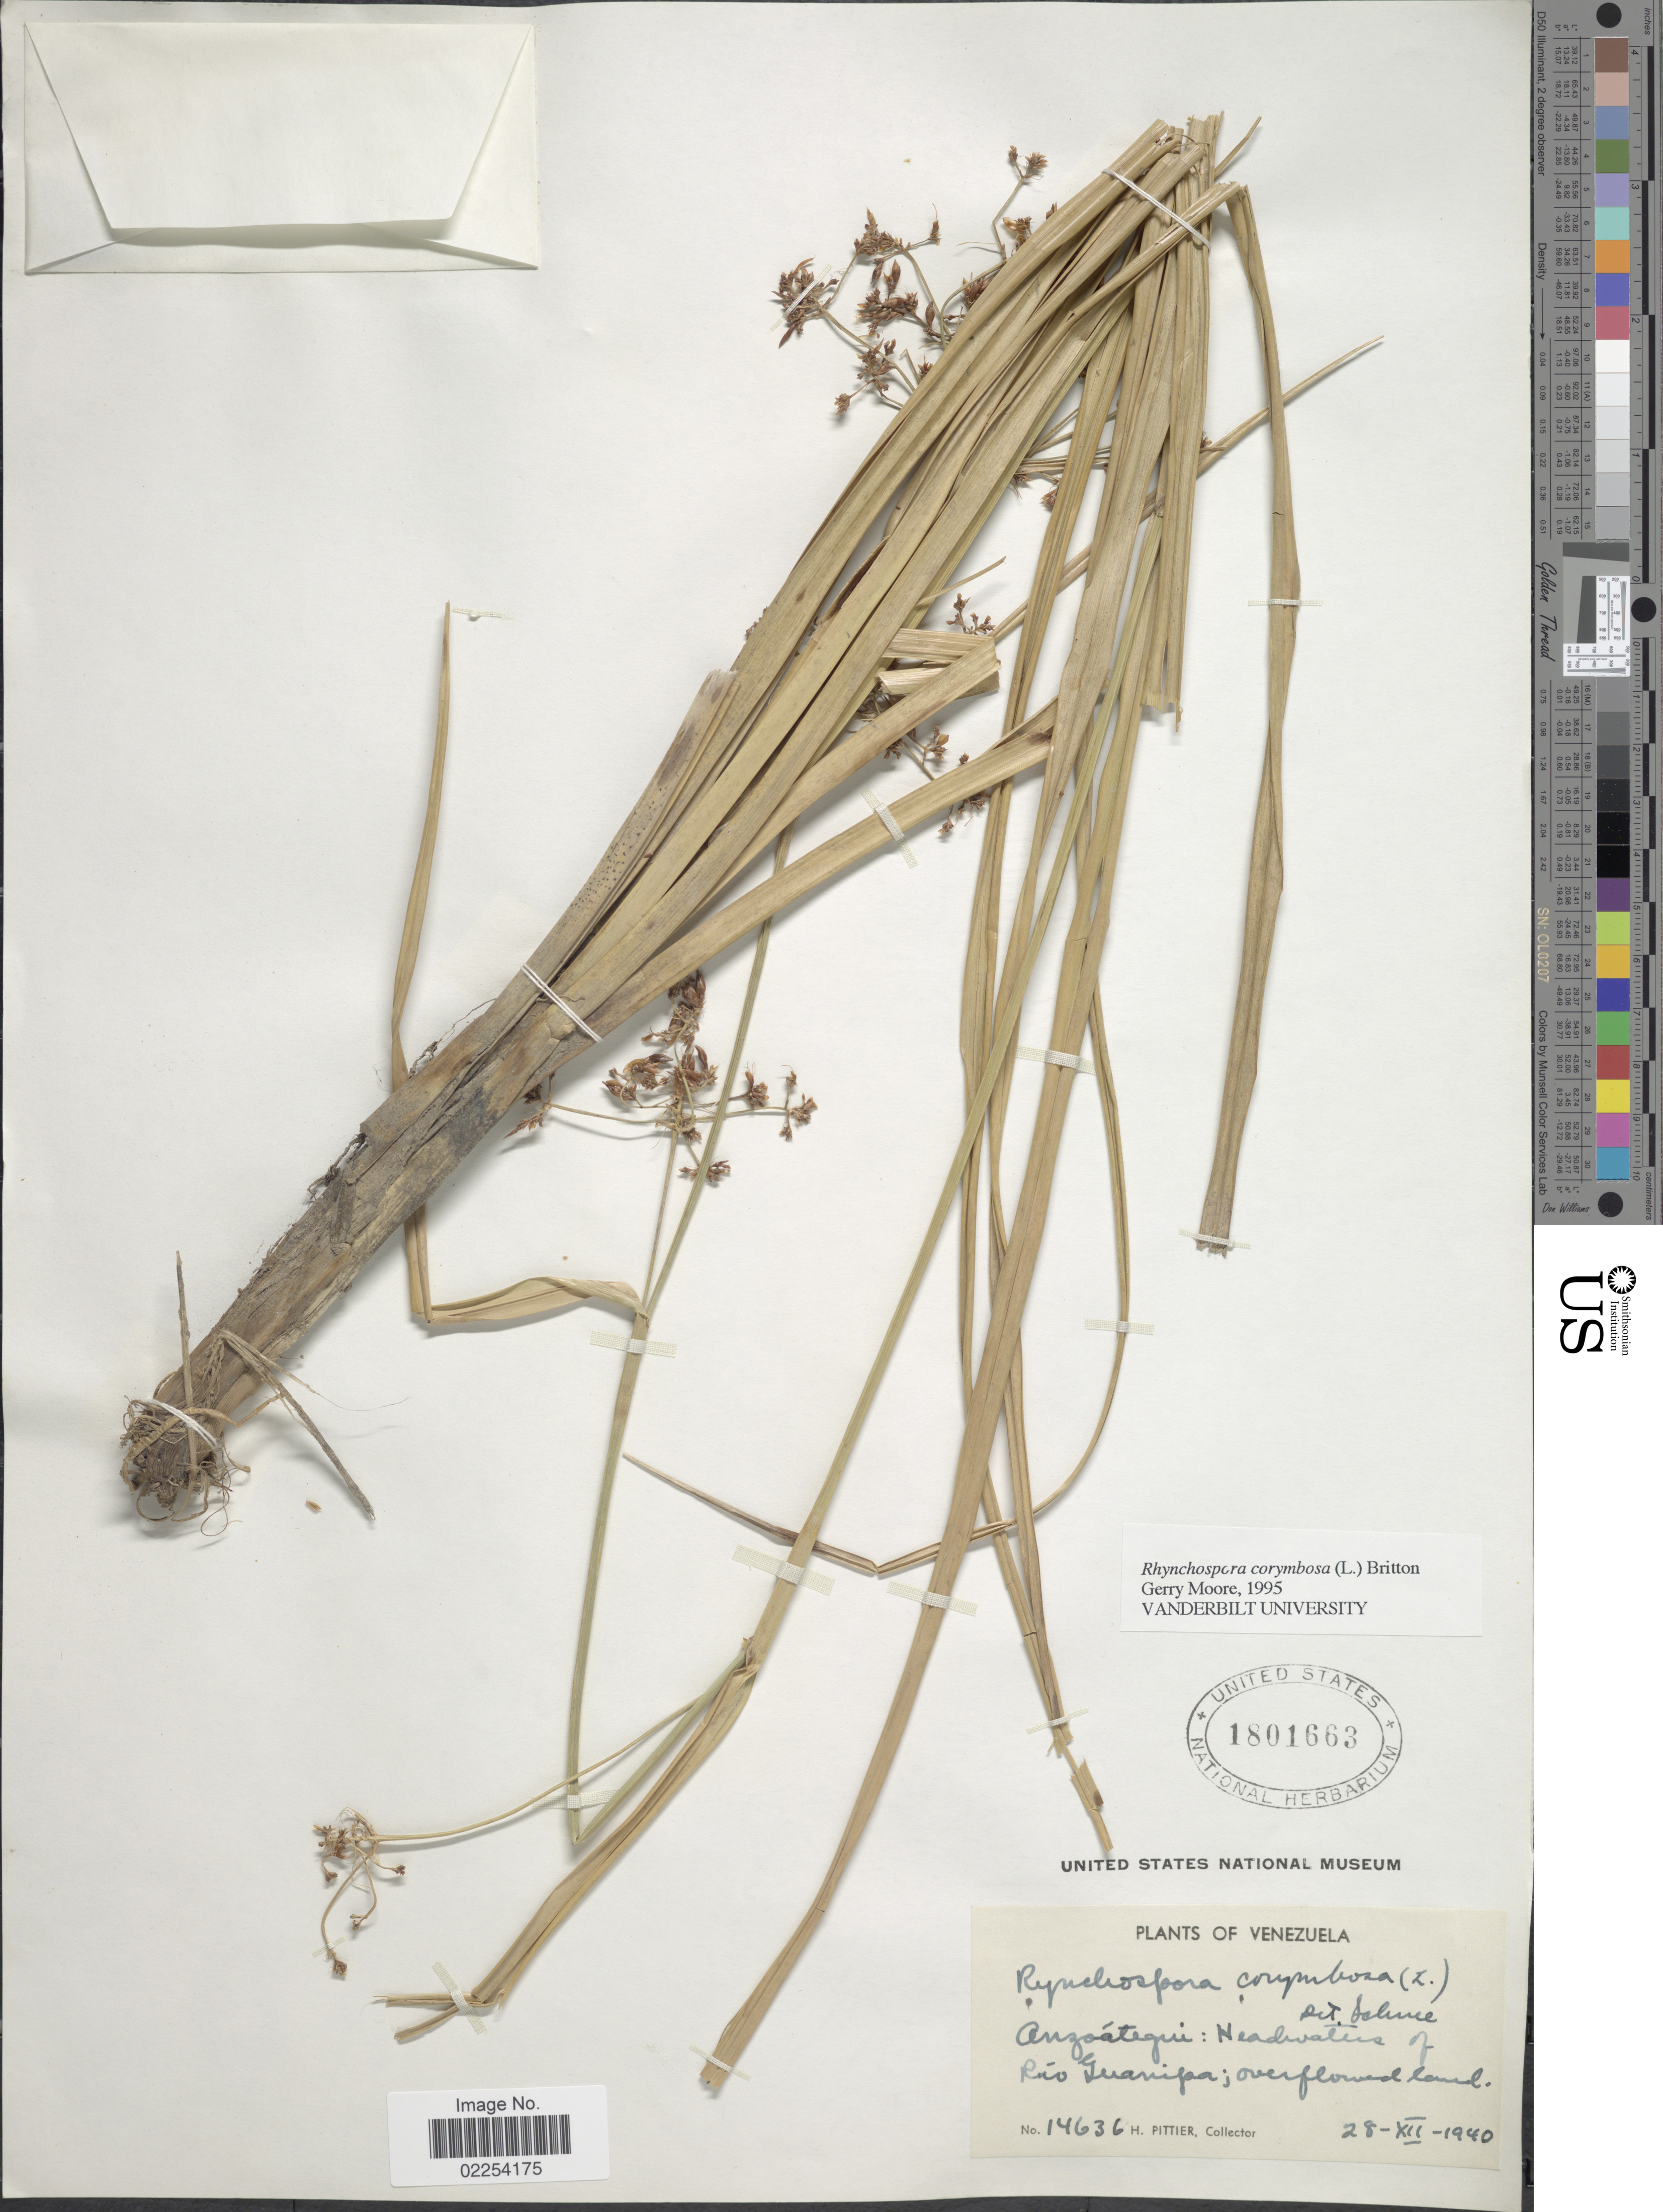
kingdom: Plantae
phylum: Tracheophyta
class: Liliopsida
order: Poales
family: Cyperaceae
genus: Rhynchospora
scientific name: Rhynchospora corymbosa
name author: (L.) Britton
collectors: H. F. Pittier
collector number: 14636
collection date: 1940-12-28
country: Venezuela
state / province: Anzoategui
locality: Headwaters of Rio Guanipa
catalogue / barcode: US 1801663